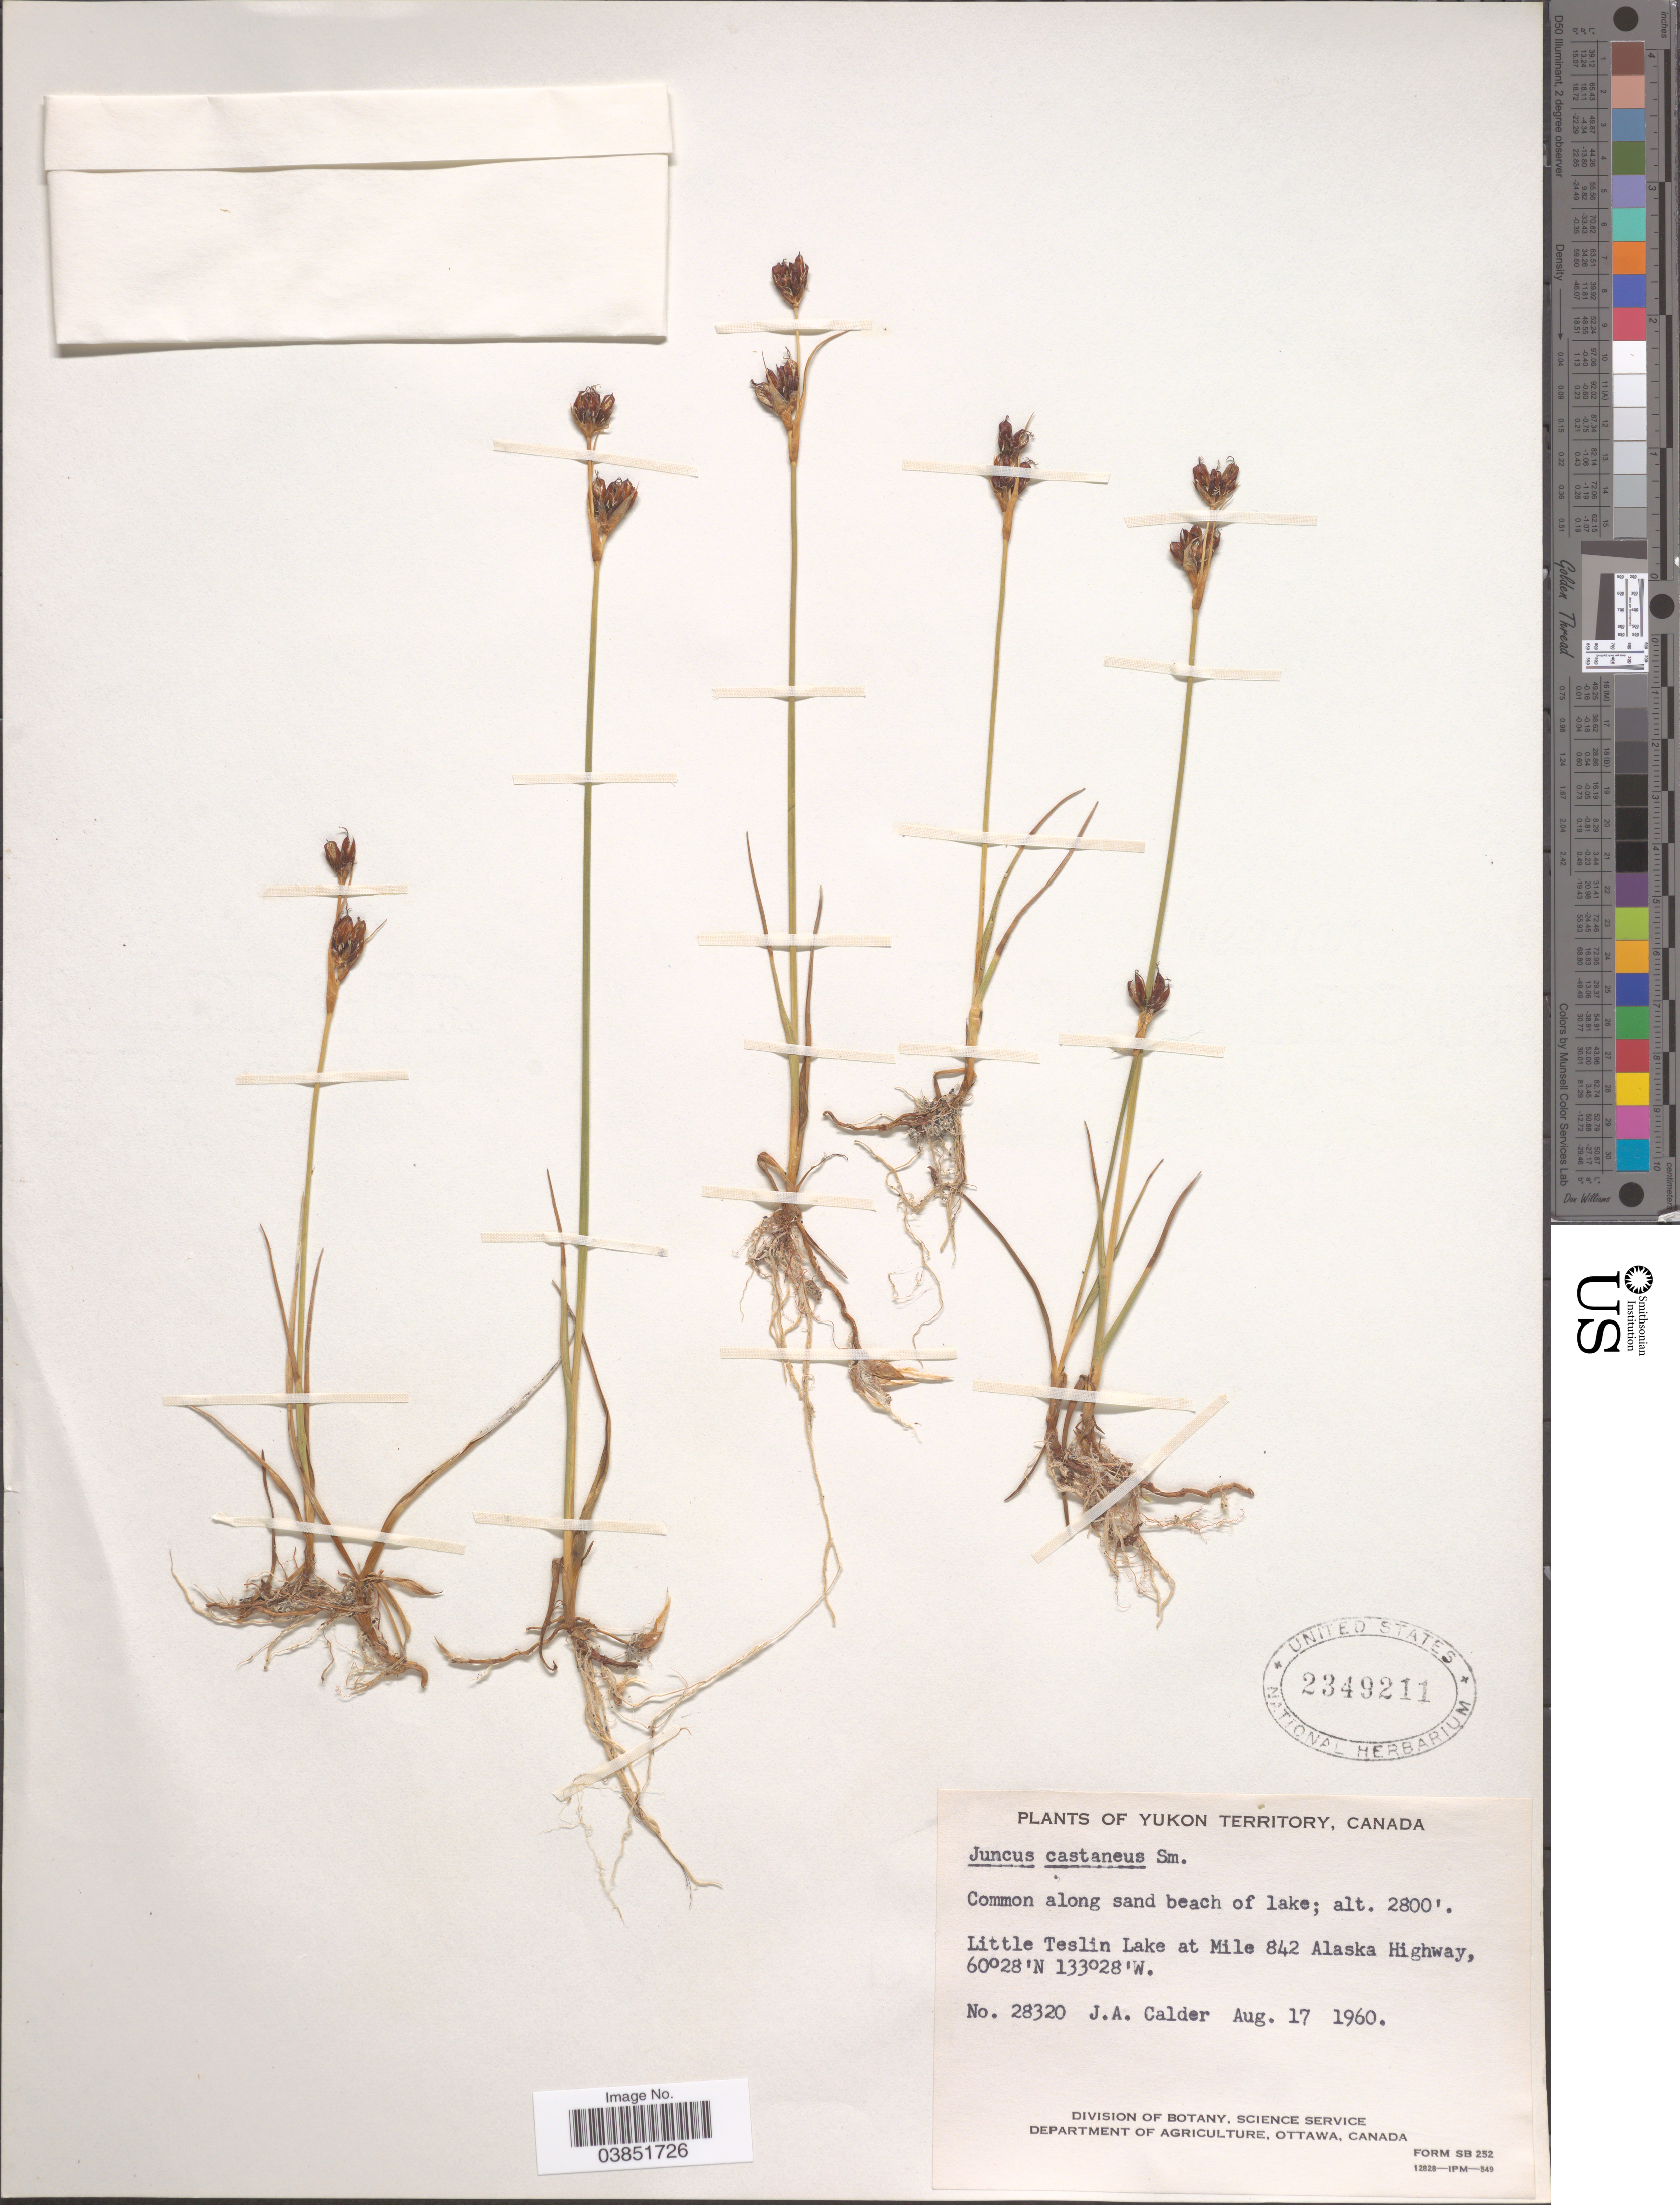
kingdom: Plantae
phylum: Tracheophyta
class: Liliopsida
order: Poales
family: Juncaceae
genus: Juncus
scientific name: Juncus castaneus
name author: Sm.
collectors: J. A. Calder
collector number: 28320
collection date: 1960-08-17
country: Canada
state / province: Yukon Territory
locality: Beach of lake. Little Teslin Lake at Mile 842 Alaska Highway.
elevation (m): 853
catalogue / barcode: US 2349211